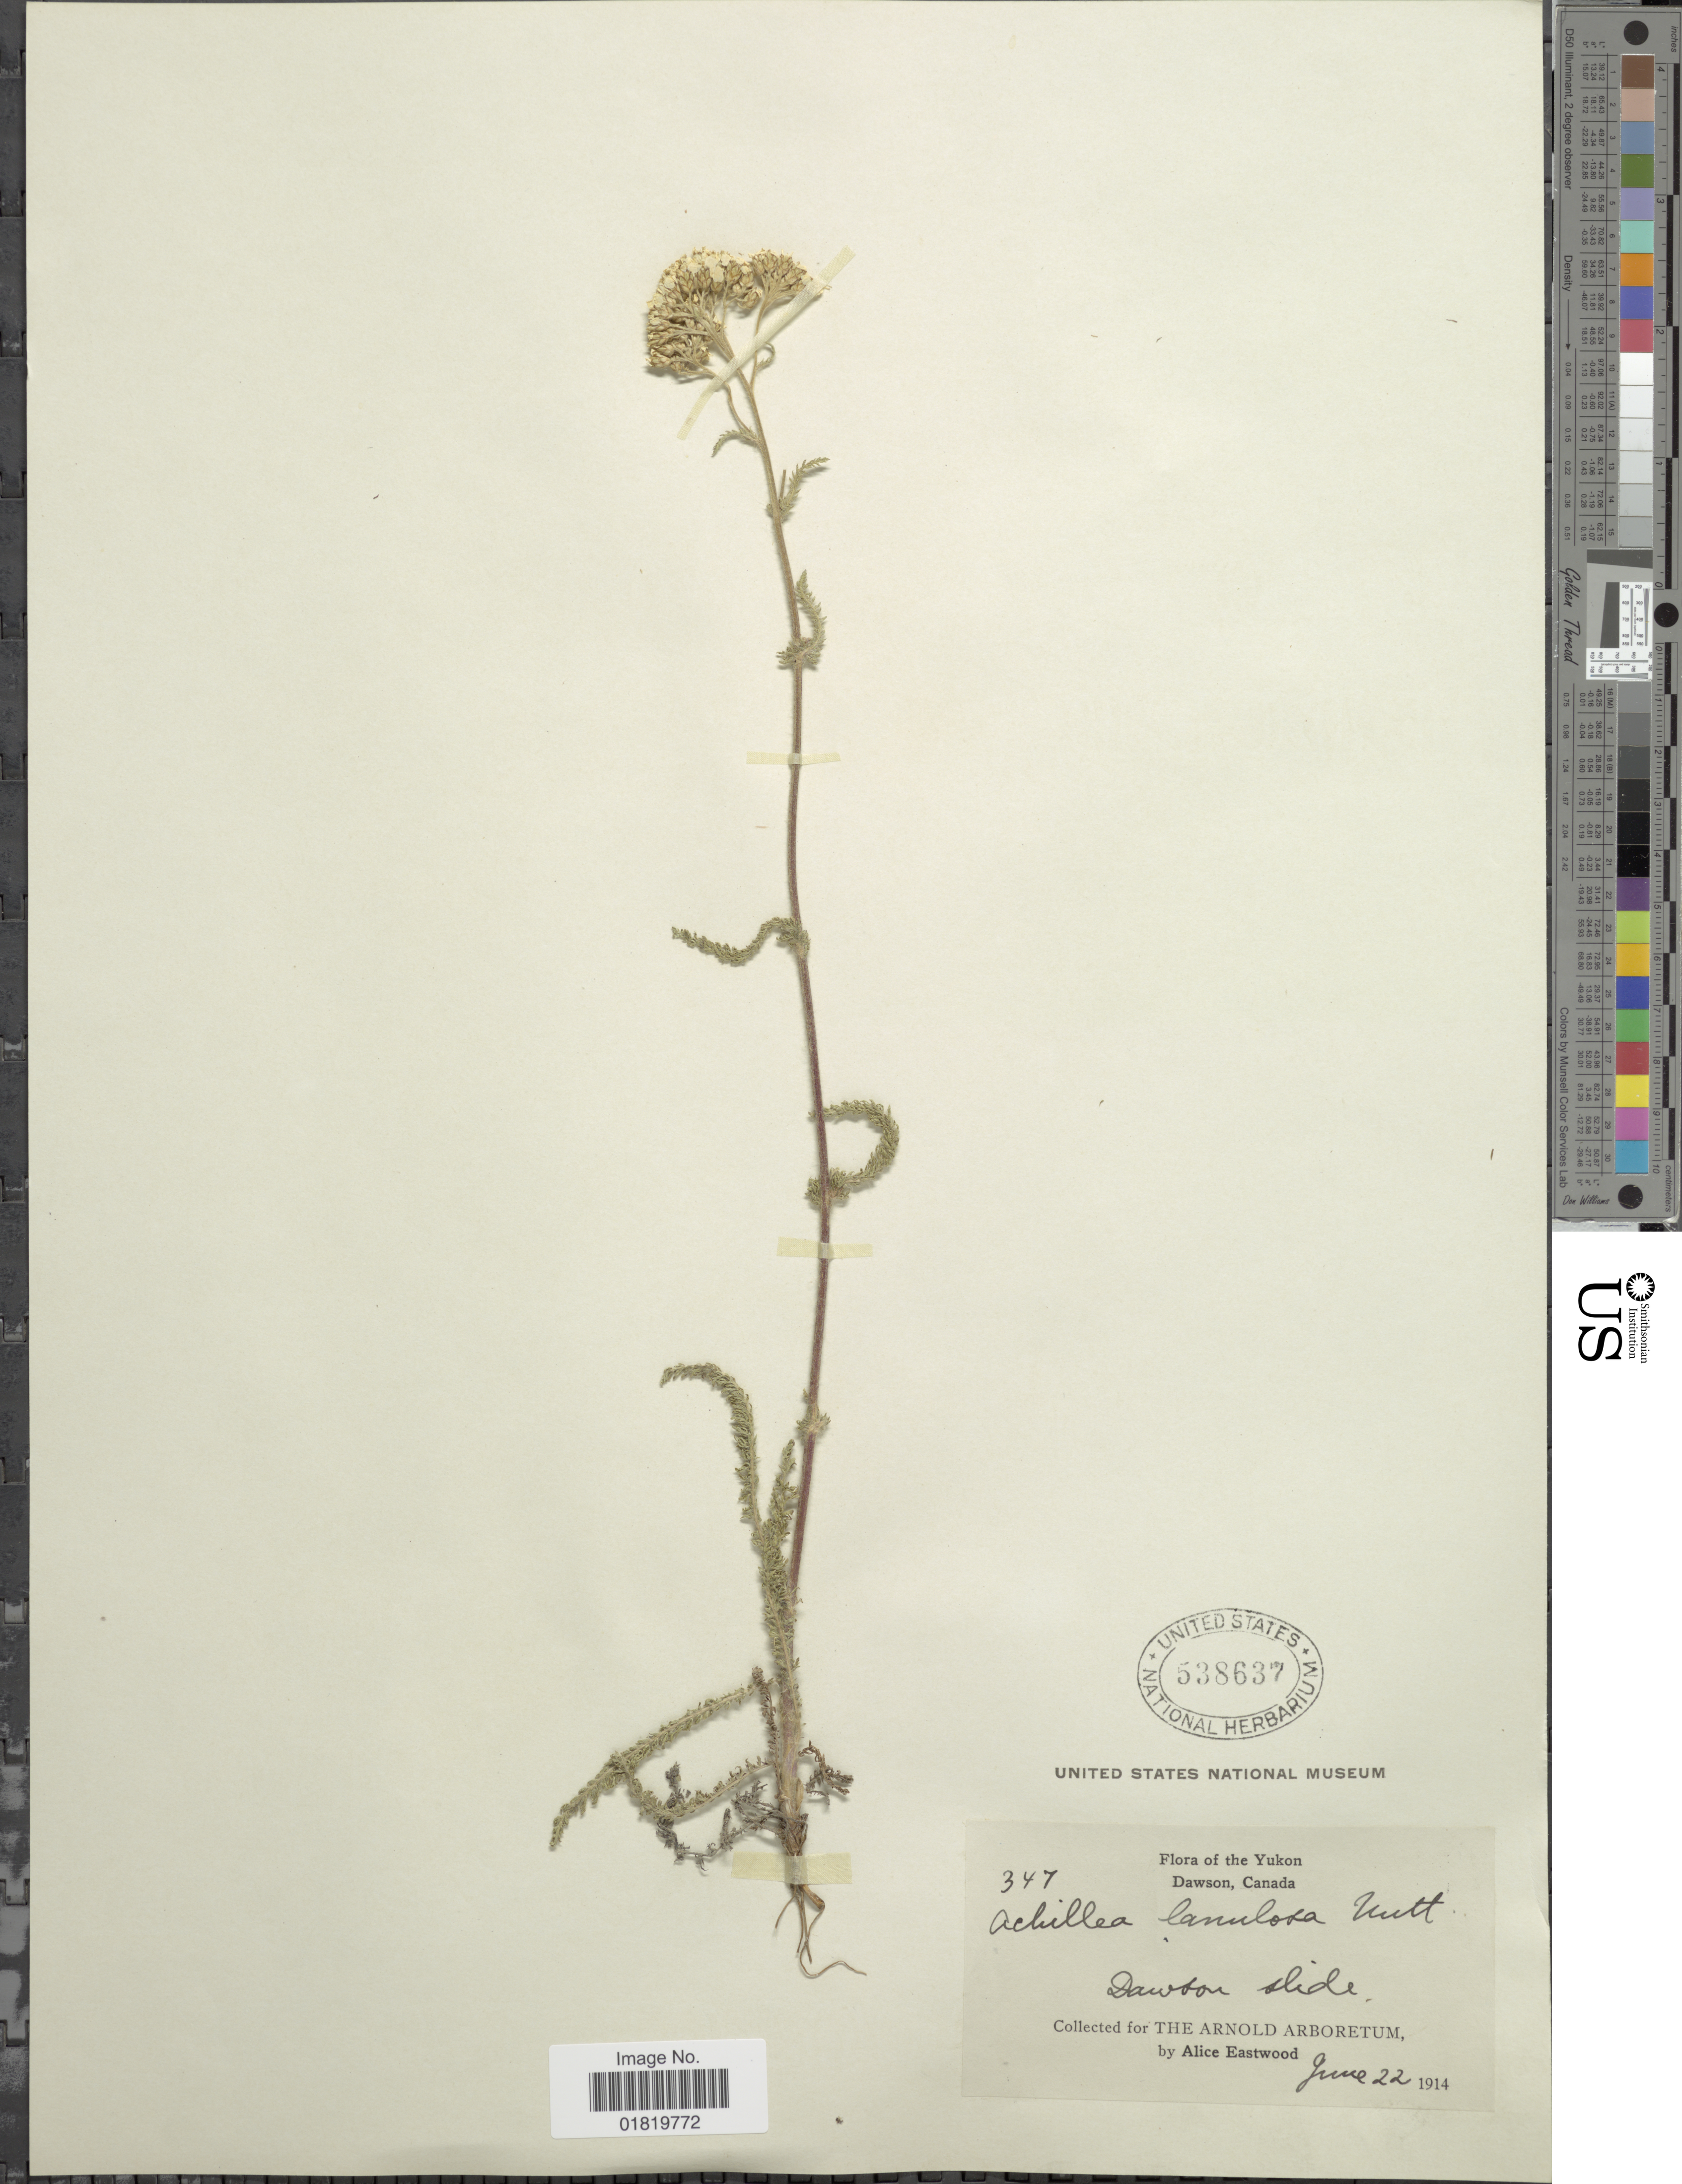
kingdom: Plantae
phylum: Tracheophyta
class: Magnoliopsida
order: Asterales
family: Asteraceae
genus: Achillea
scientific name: Achillea borealis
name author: Bong.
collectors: A. Eastwood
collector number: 347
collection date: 1914-06-22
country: Canada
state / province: Yukon Territory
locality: Yukon. Dawson, Canada. Dawson slide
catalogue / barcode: US 538637